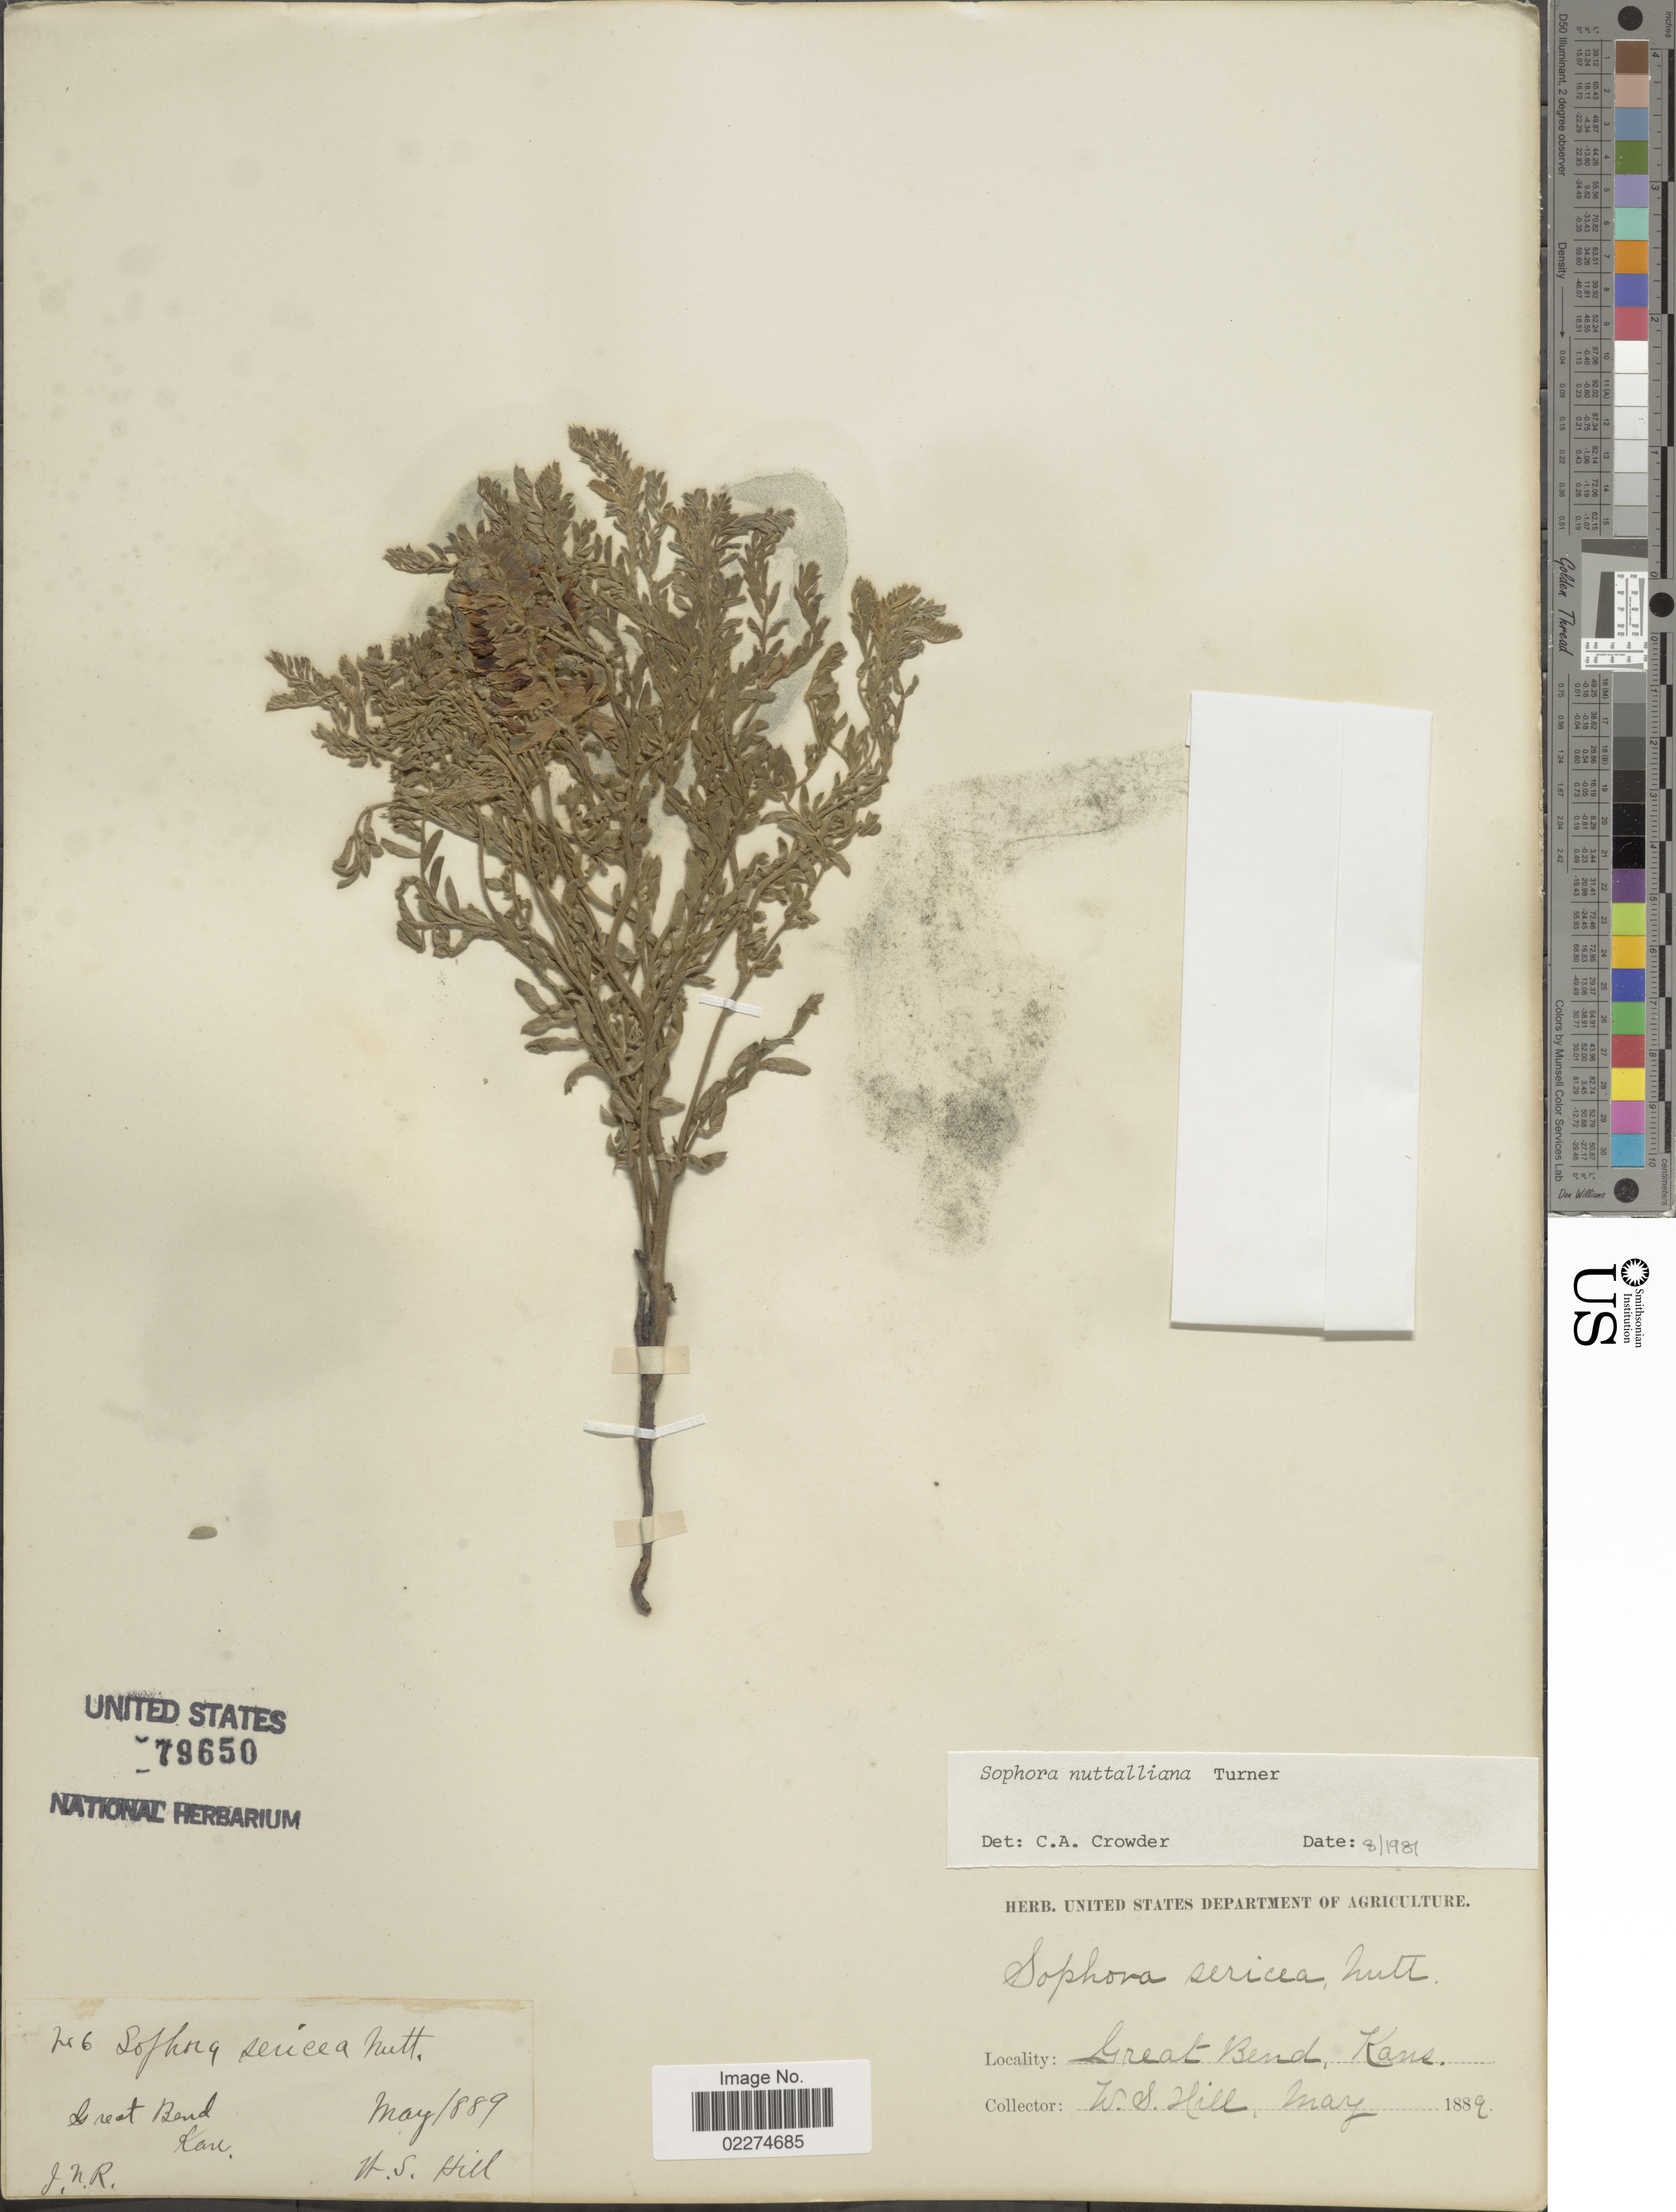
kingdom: Plantae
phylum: Tracheophyta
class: Magnoliopsida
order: Fabales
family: Fabaceae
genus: Sophora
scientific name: Sophora nuttalliana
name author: B.L. Turner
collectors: W. Hill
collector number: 6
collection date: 1889-05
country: United States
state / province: Kansas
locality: Great Bend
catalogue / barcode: US 79650